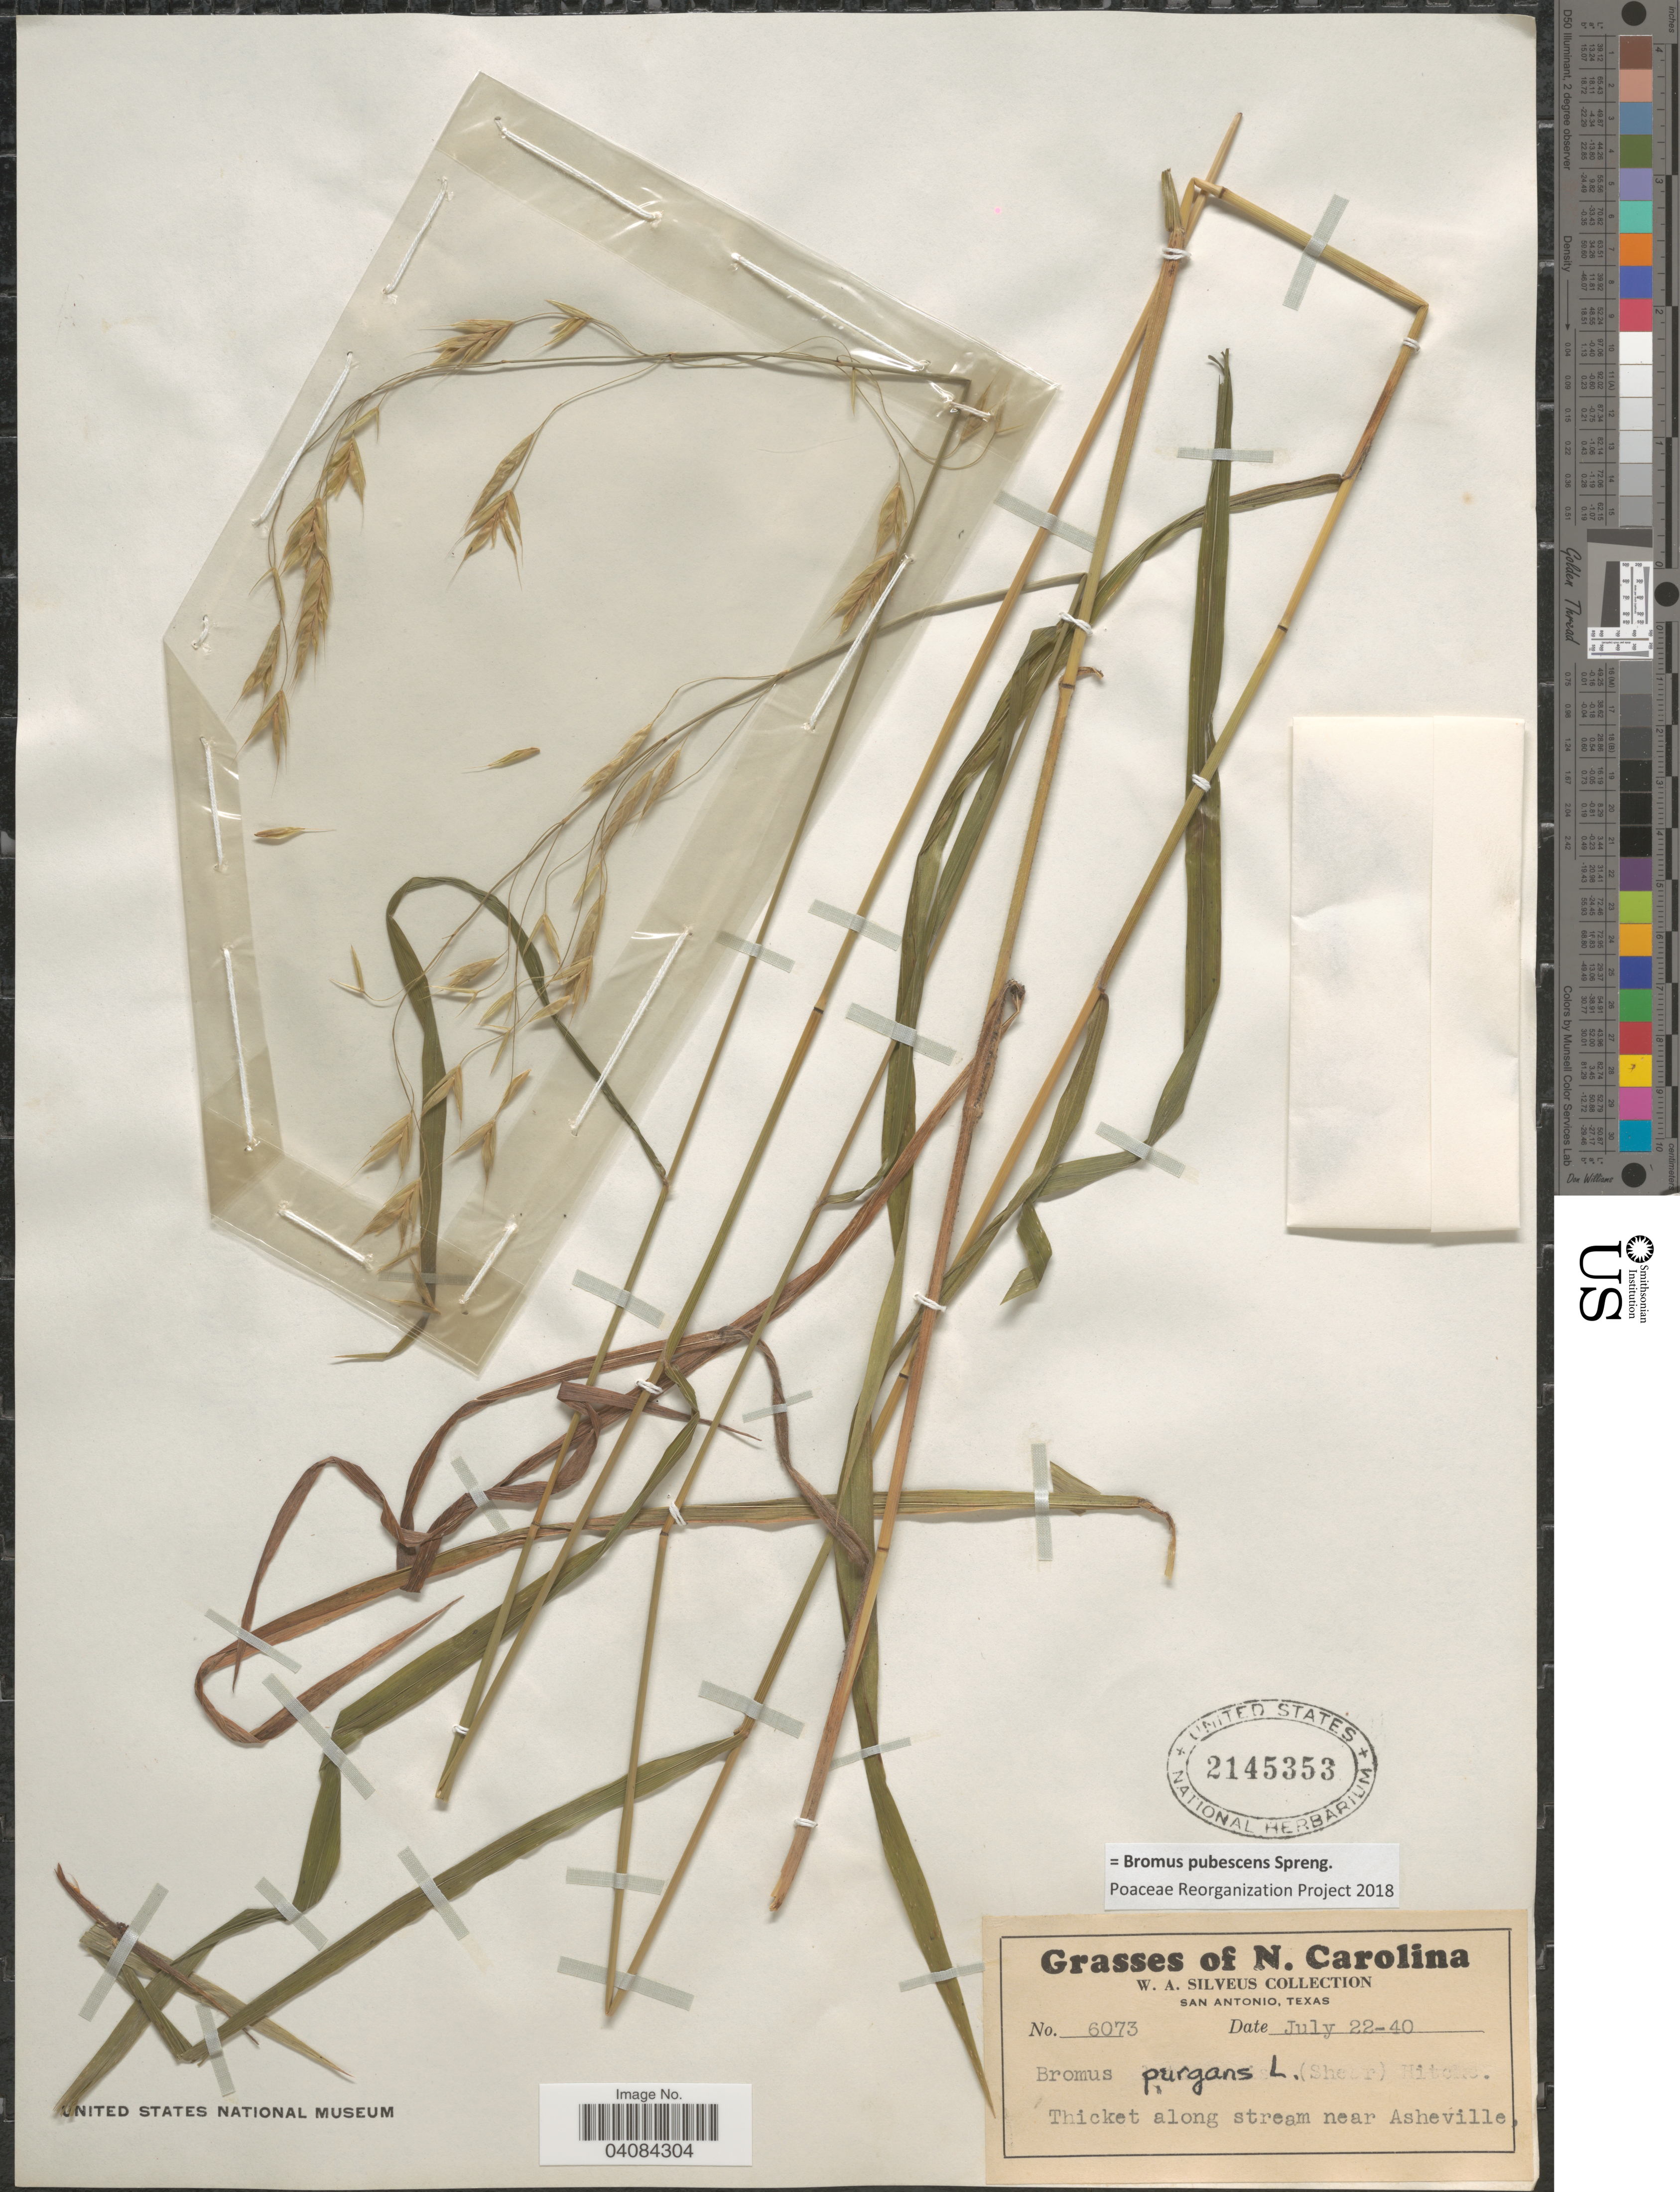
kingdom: Plantae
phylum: Tracheophyta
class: Liliopsida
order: Poales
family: Poaceae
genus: Bromus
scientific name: Bromus pubescens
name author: Muhl. ex Willd.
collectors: W. Silveus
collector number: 6073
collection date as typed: Transcribed d/m/y: 22/7/40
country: United States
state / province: North Carolina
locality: Thicket along stream near Asheville.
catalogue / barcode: US 2145353